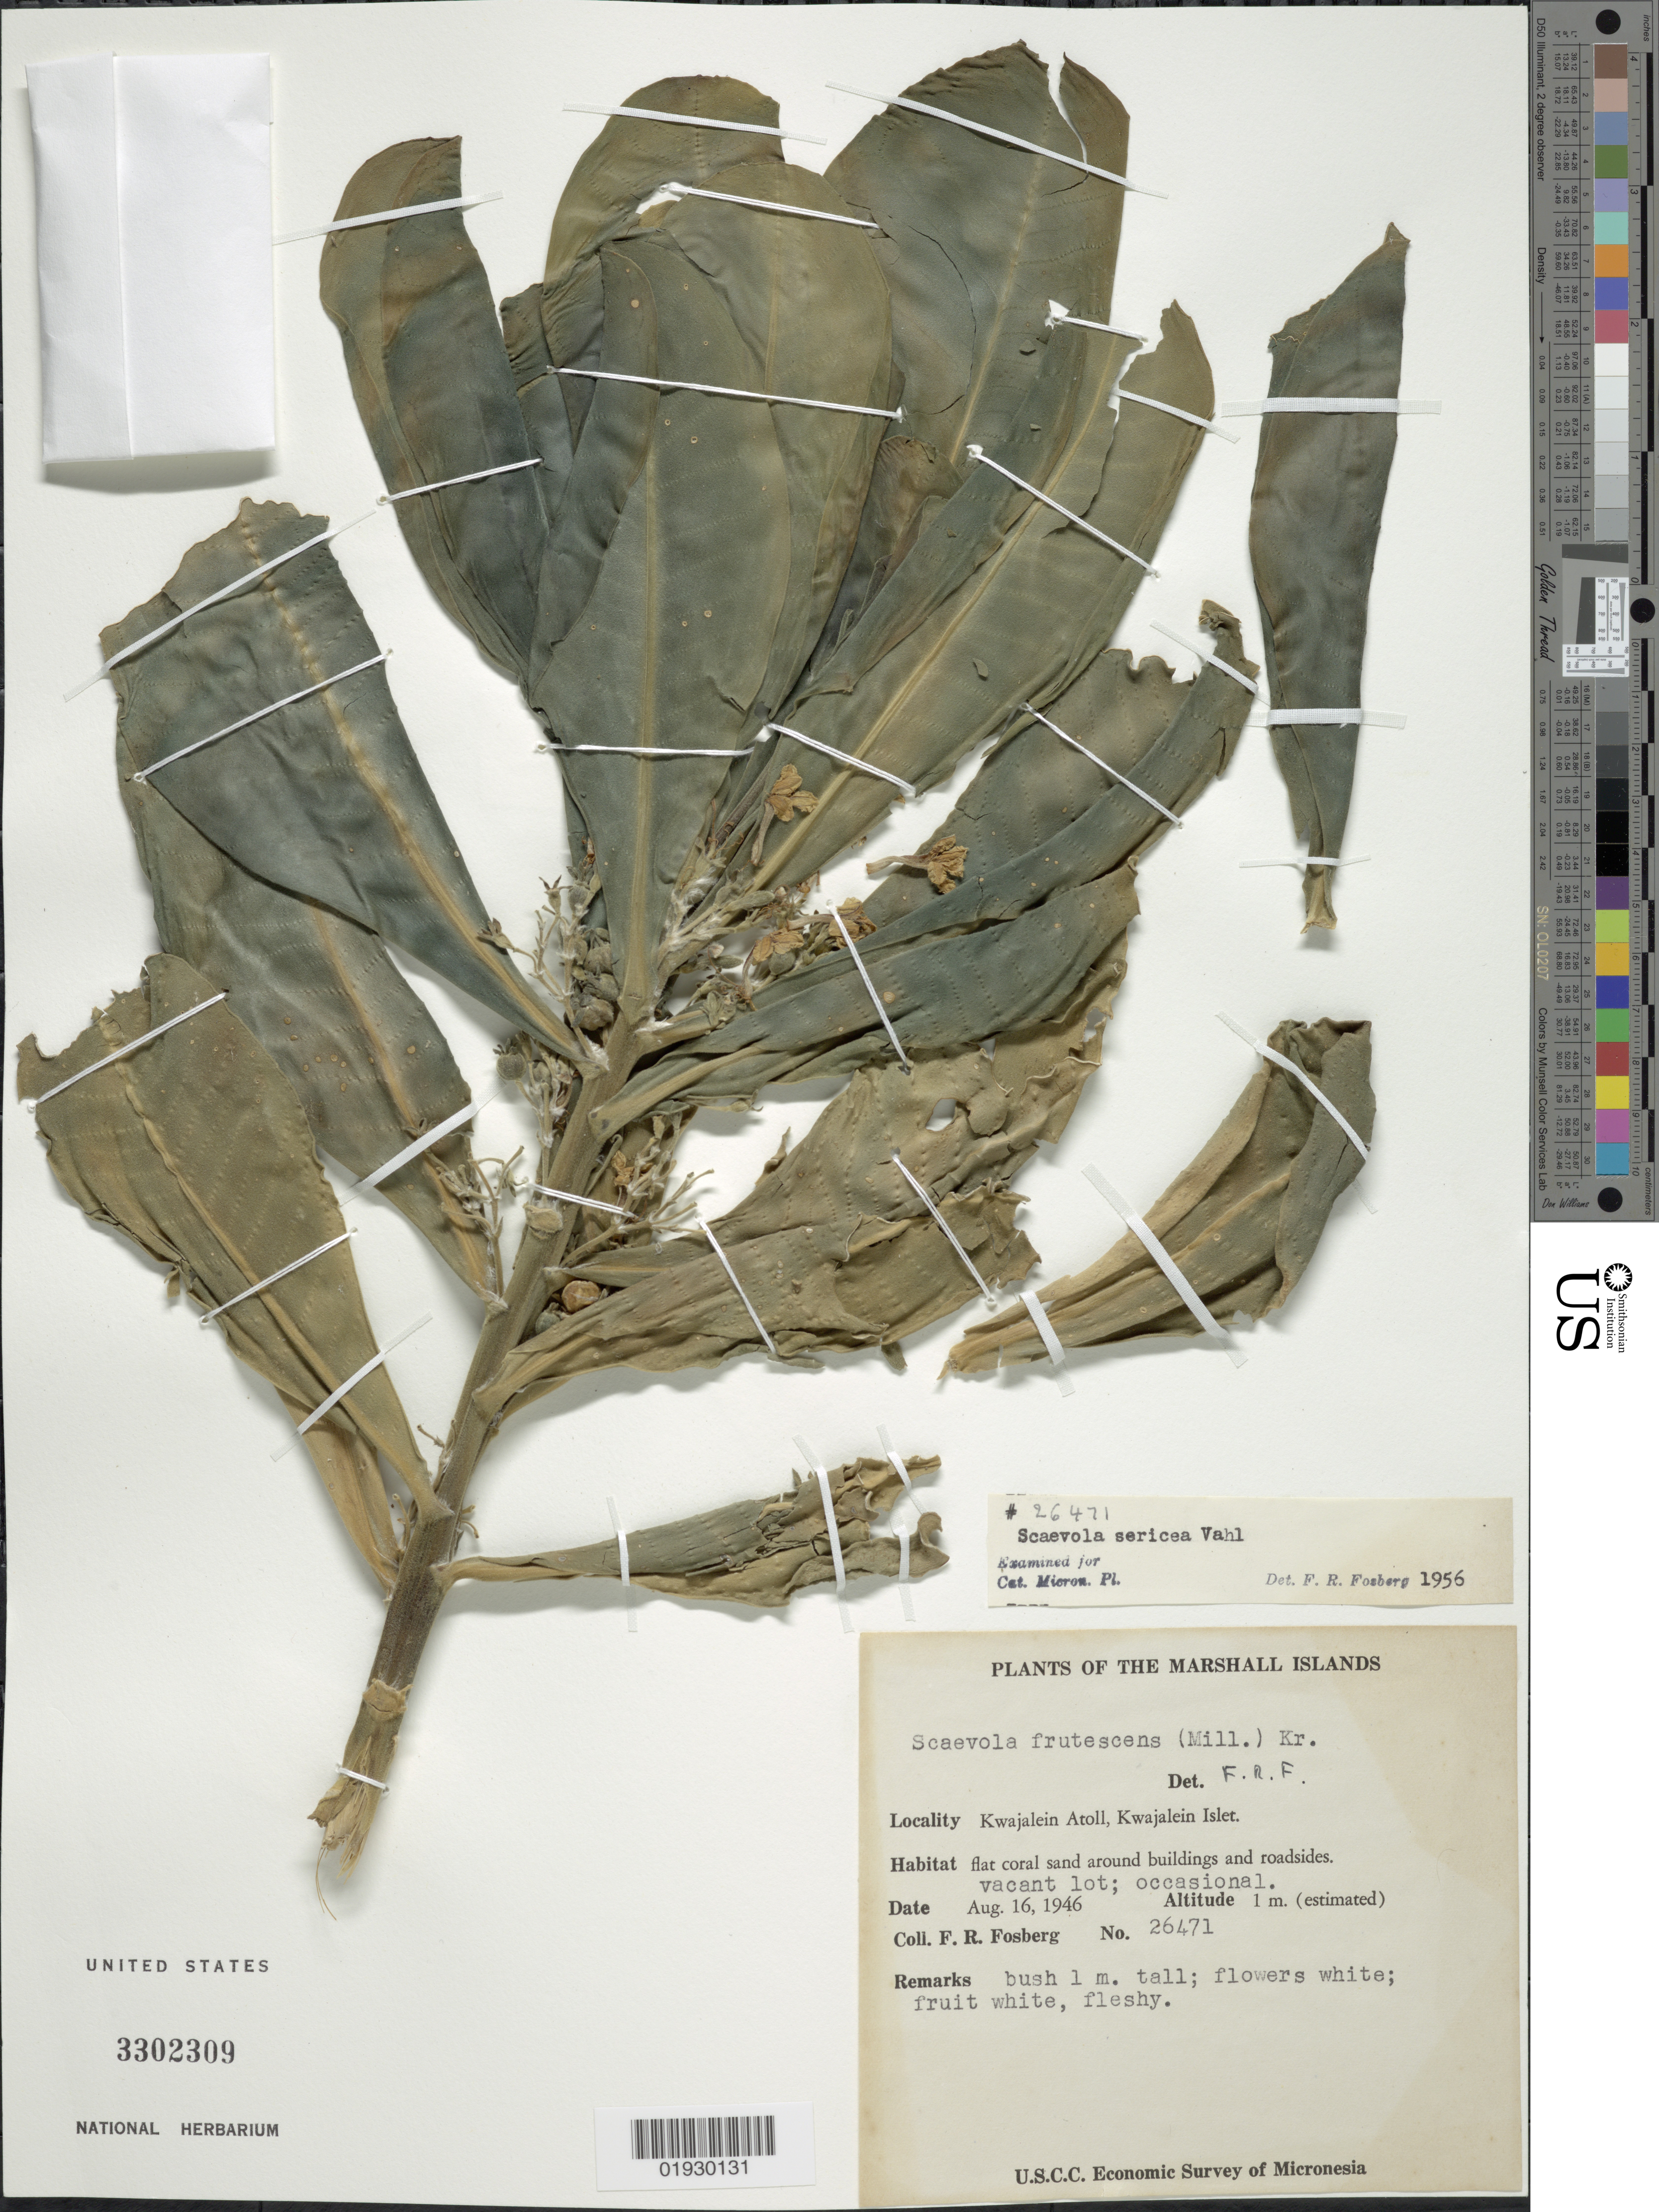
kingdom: Plantae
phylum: Tracheophyta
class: Magnoliopsida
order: Asterales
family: Goodeniaceae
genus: Scaevola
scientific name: Scaevola taccada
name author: (Gaertn.) Roxb.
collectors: F. R. Fosberg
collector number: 26471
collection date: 1946-08-16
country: Marshall Islands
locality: Kwajalein Atoll, Kwajalein Islet.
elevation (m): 1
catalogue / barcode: US 3302309